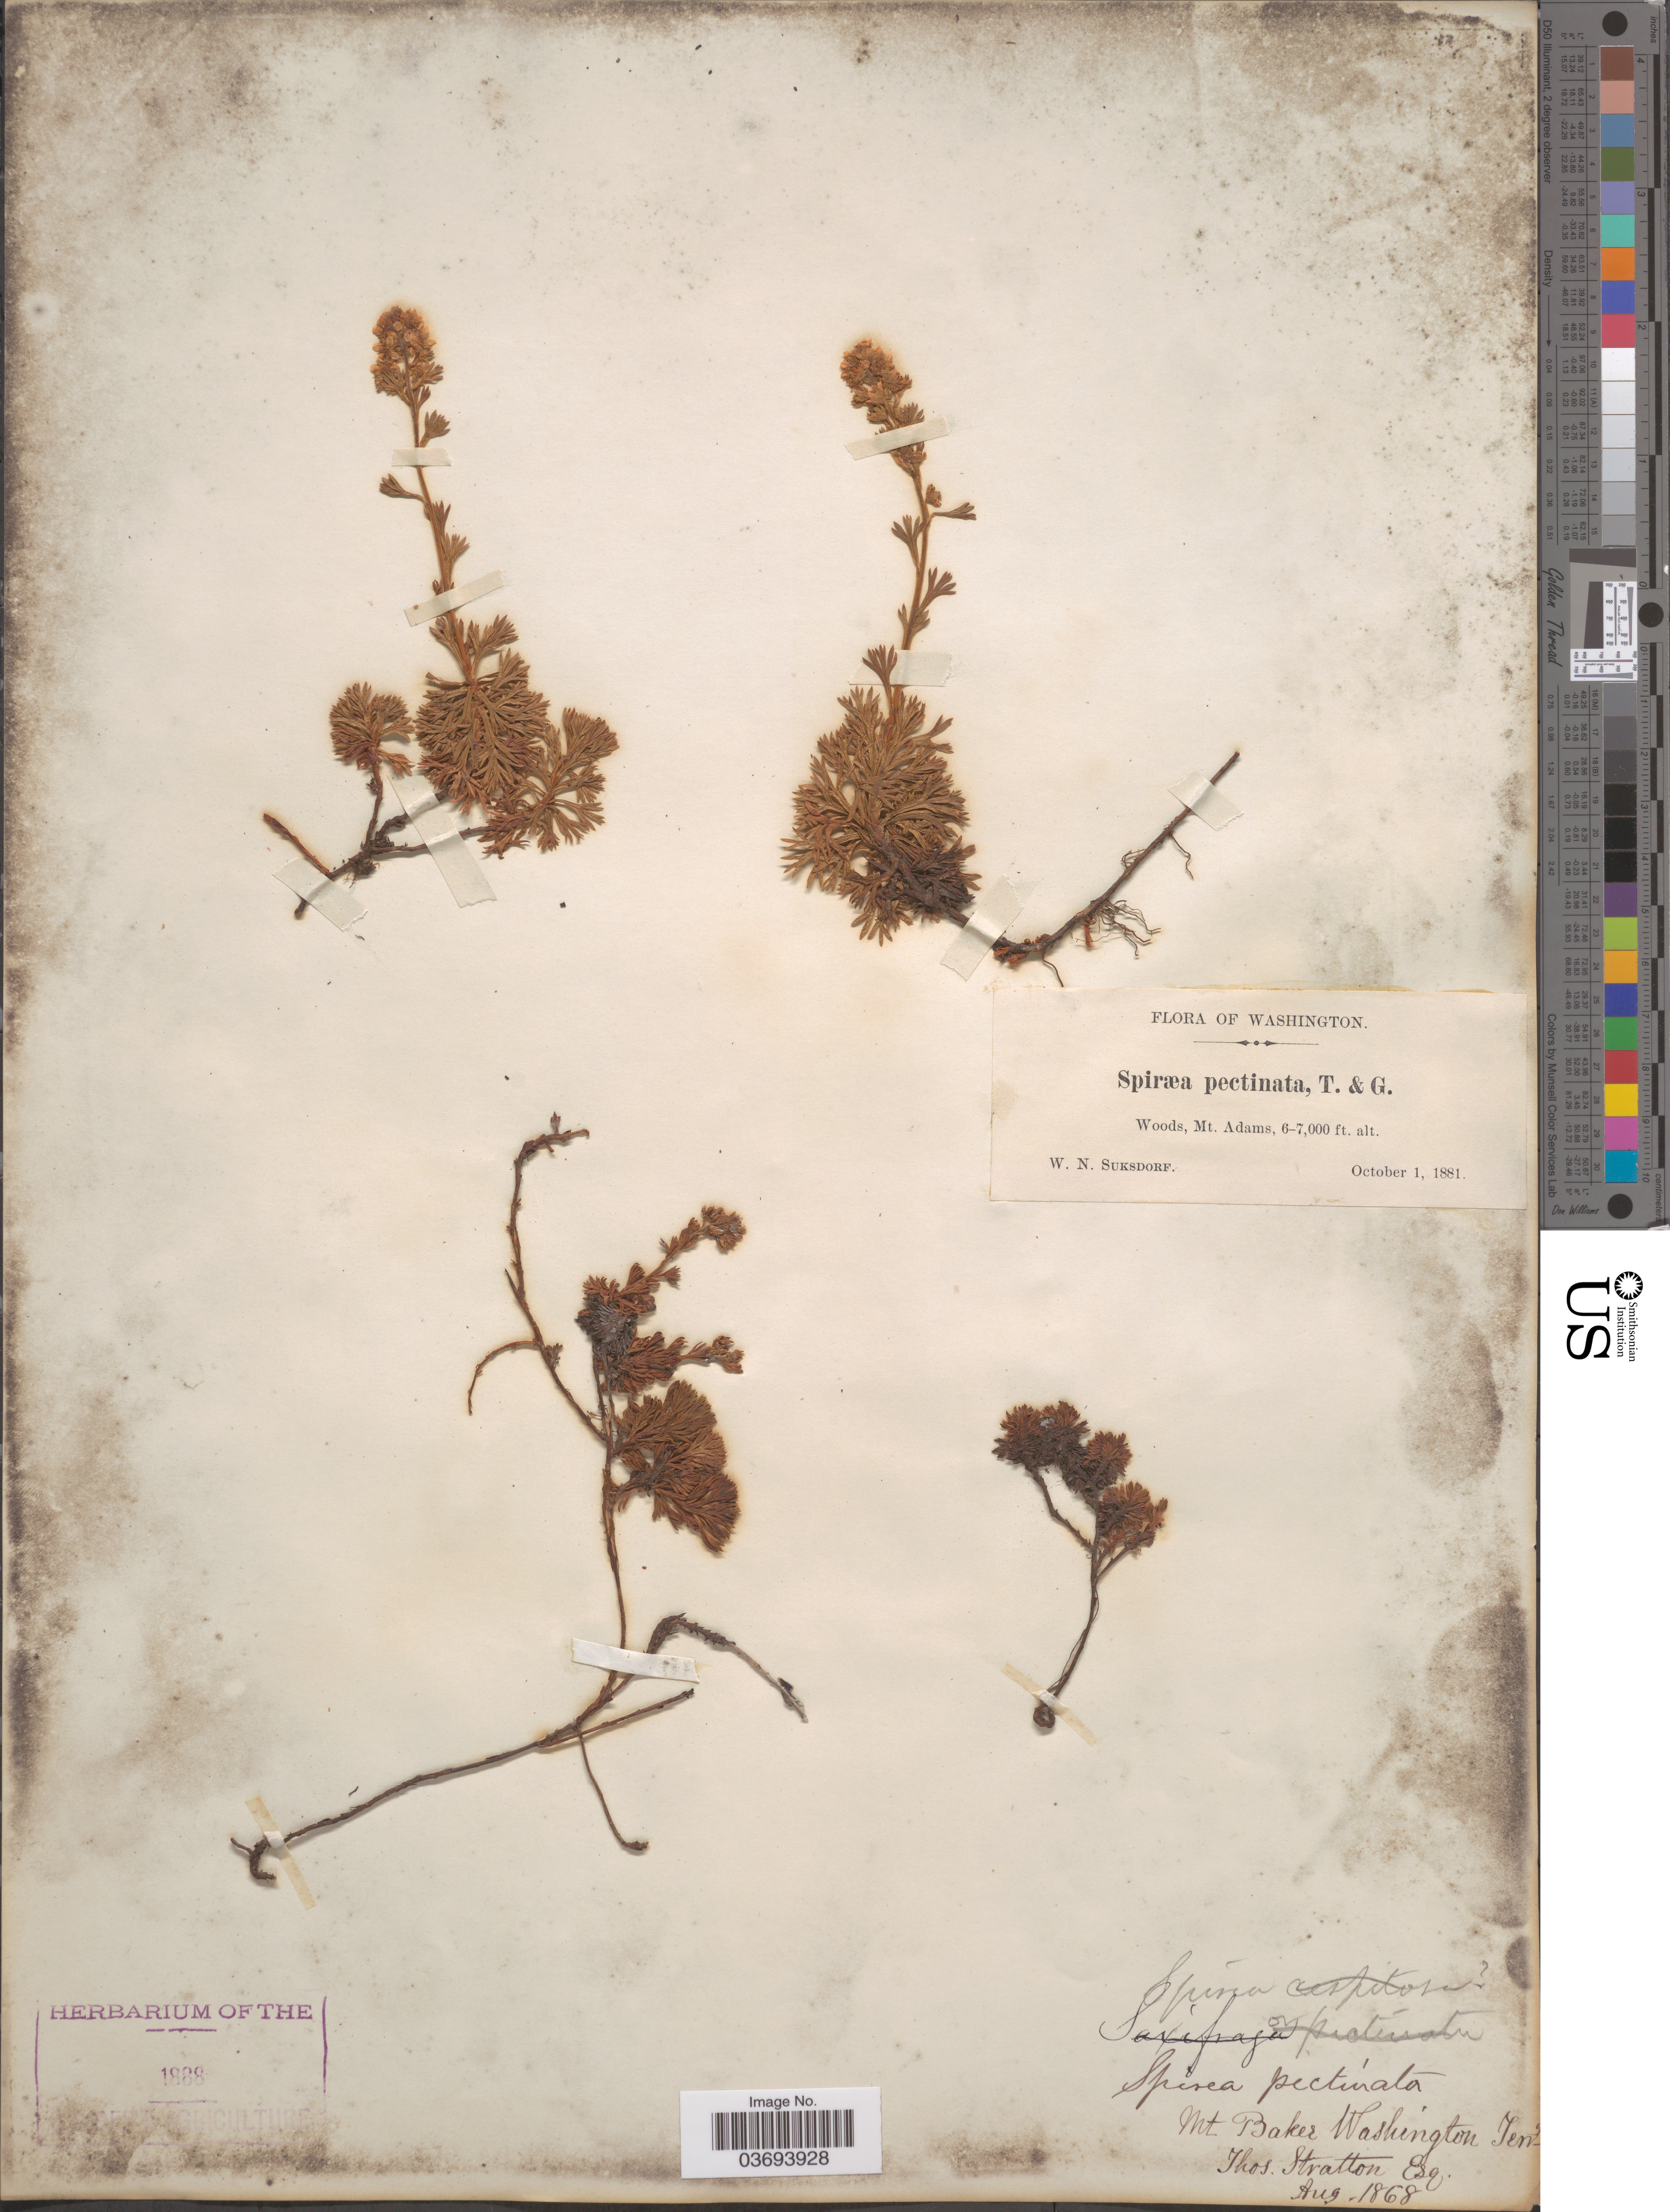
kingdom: Plantae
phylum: Tracheophyta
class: Magnoliopsida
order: Rosales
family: Rosaceae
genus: Luetkea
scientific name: Luetkea pectinata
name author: (Pursh) Kuntze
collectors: T. Stratton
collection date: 1868-08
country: United States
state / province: Washington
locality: Mt Baker Washington. Terr.